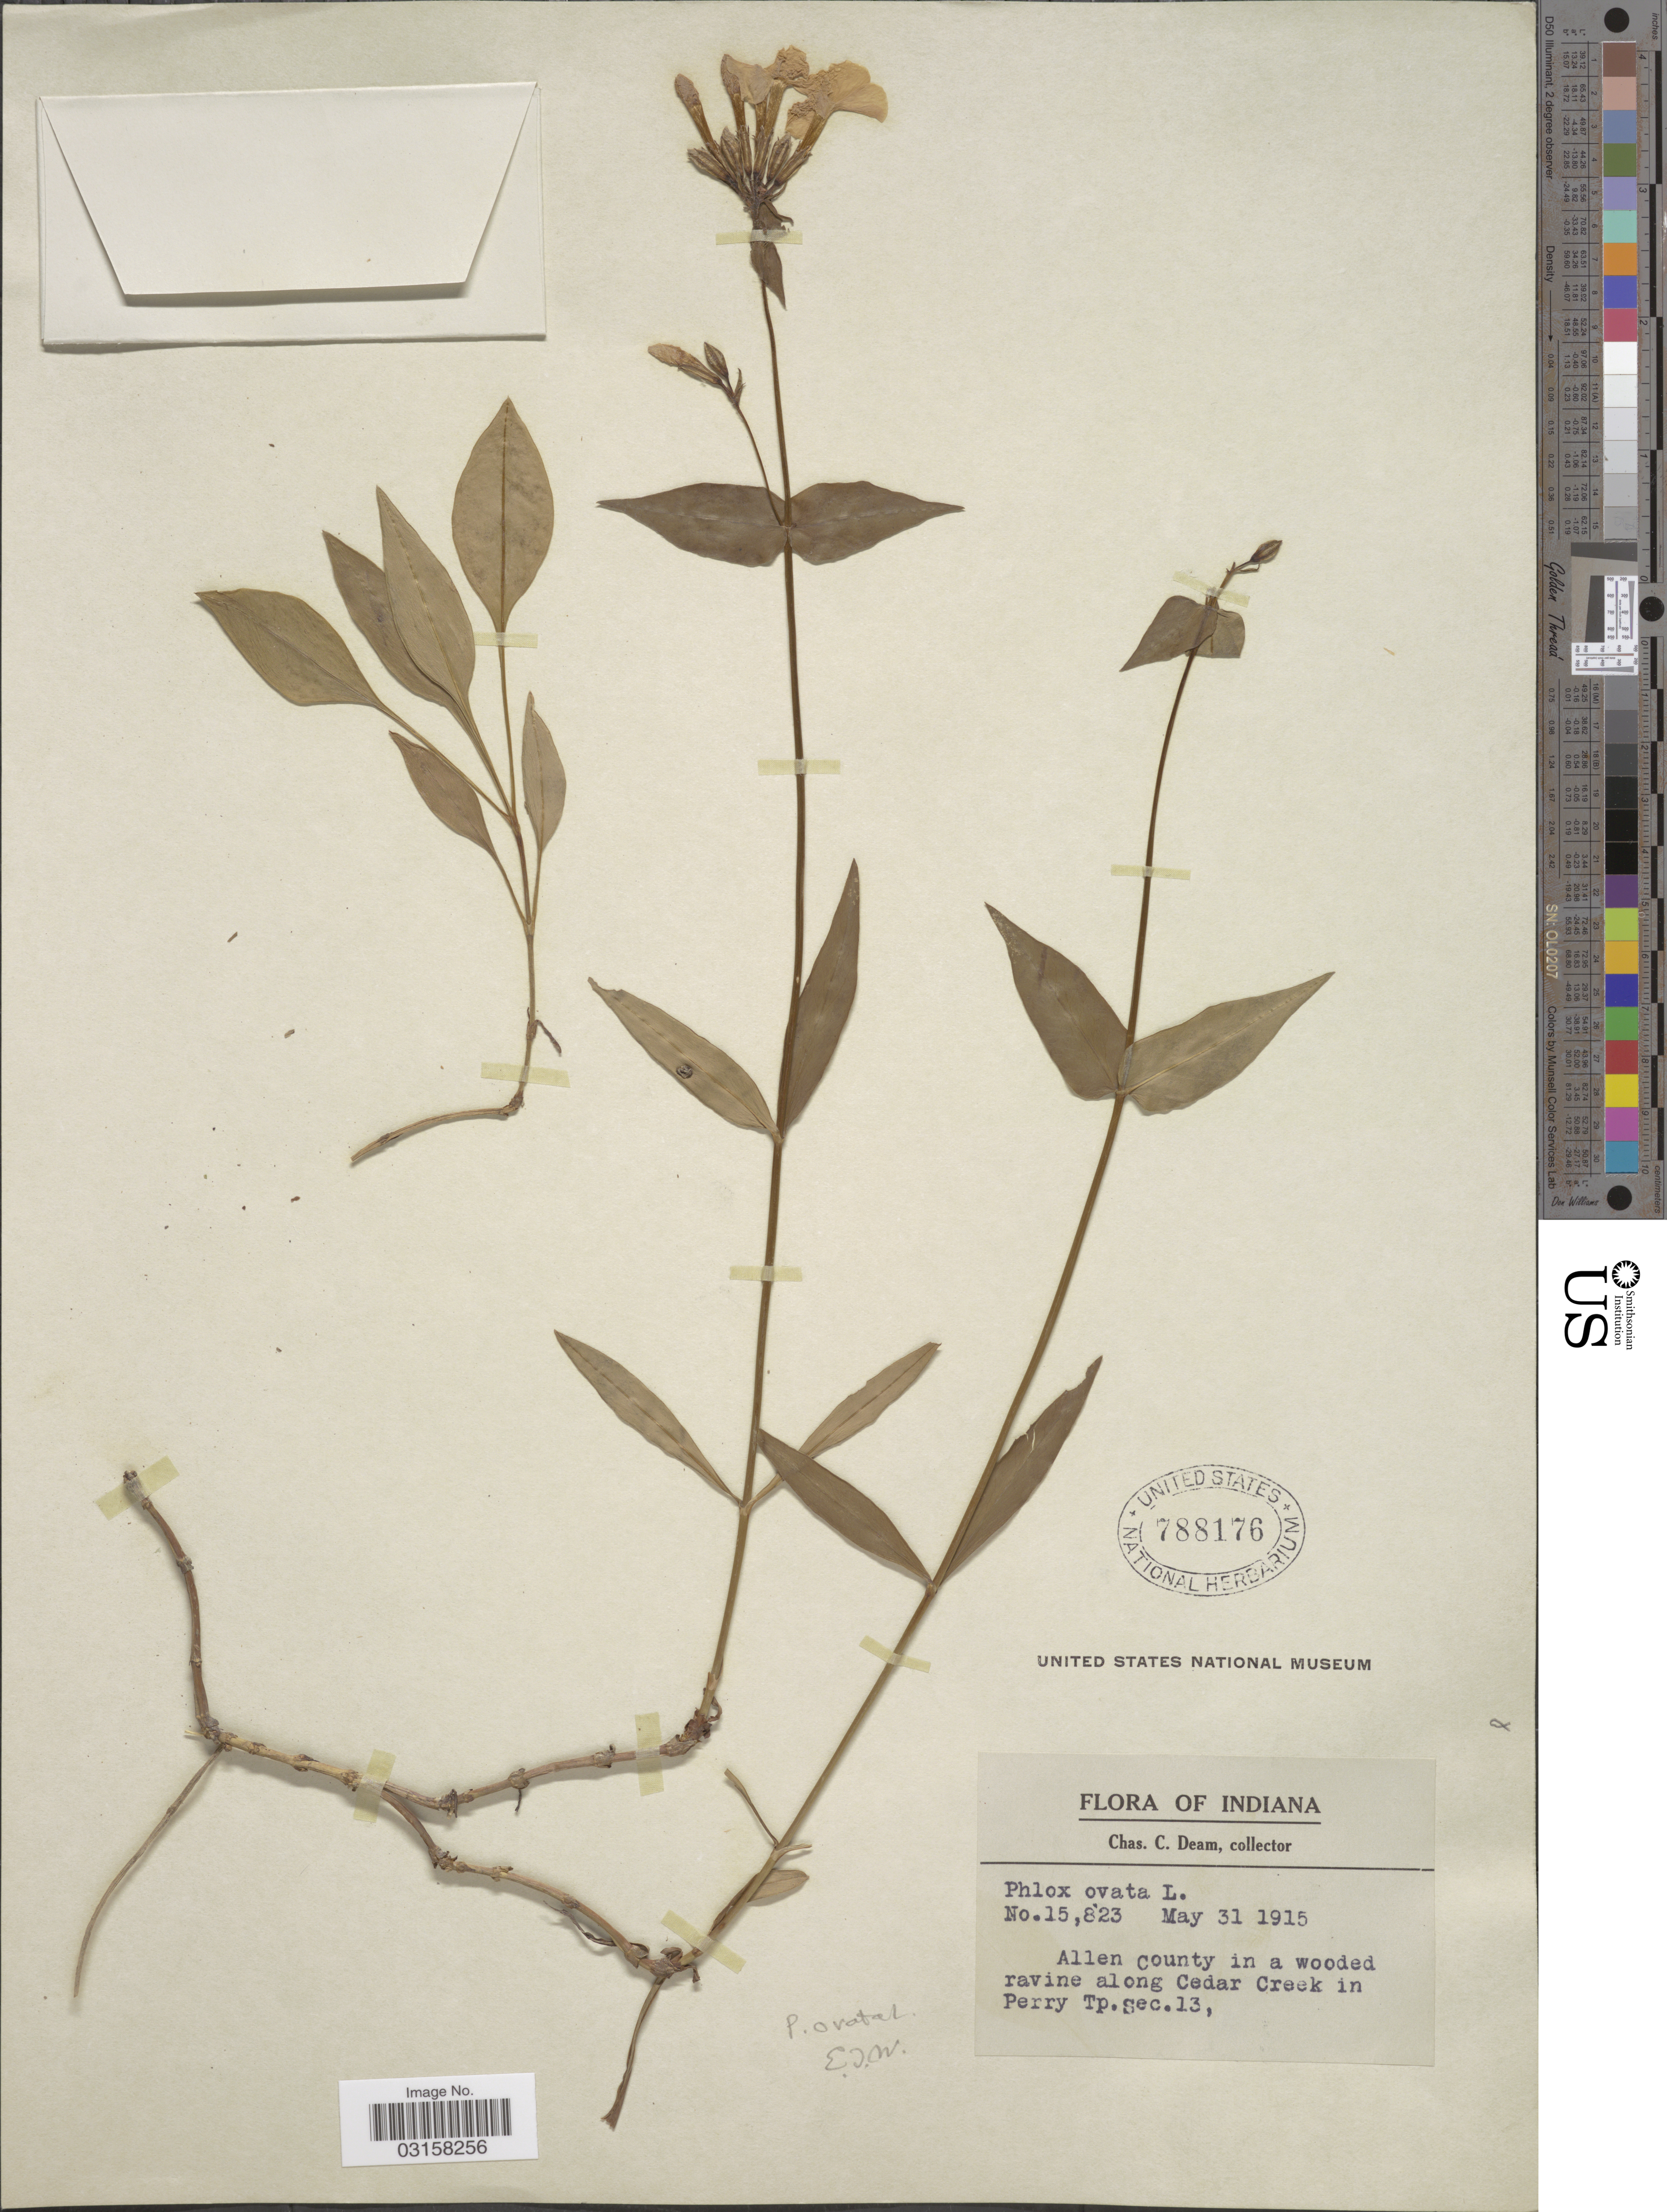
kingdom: Plantae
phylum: Tracheophyta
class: Magnoliopsida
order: Ericales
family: Polemoniaceae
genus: Phlox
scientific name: Phlox ovata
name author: L.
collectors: C. C. Deam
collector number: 15823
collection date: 1915-05-31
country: United States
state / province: Indiana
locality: Allen County in a wooded ravine along Cedar Creek in Perry Tp. Sec. 13.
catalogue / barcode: US 788176